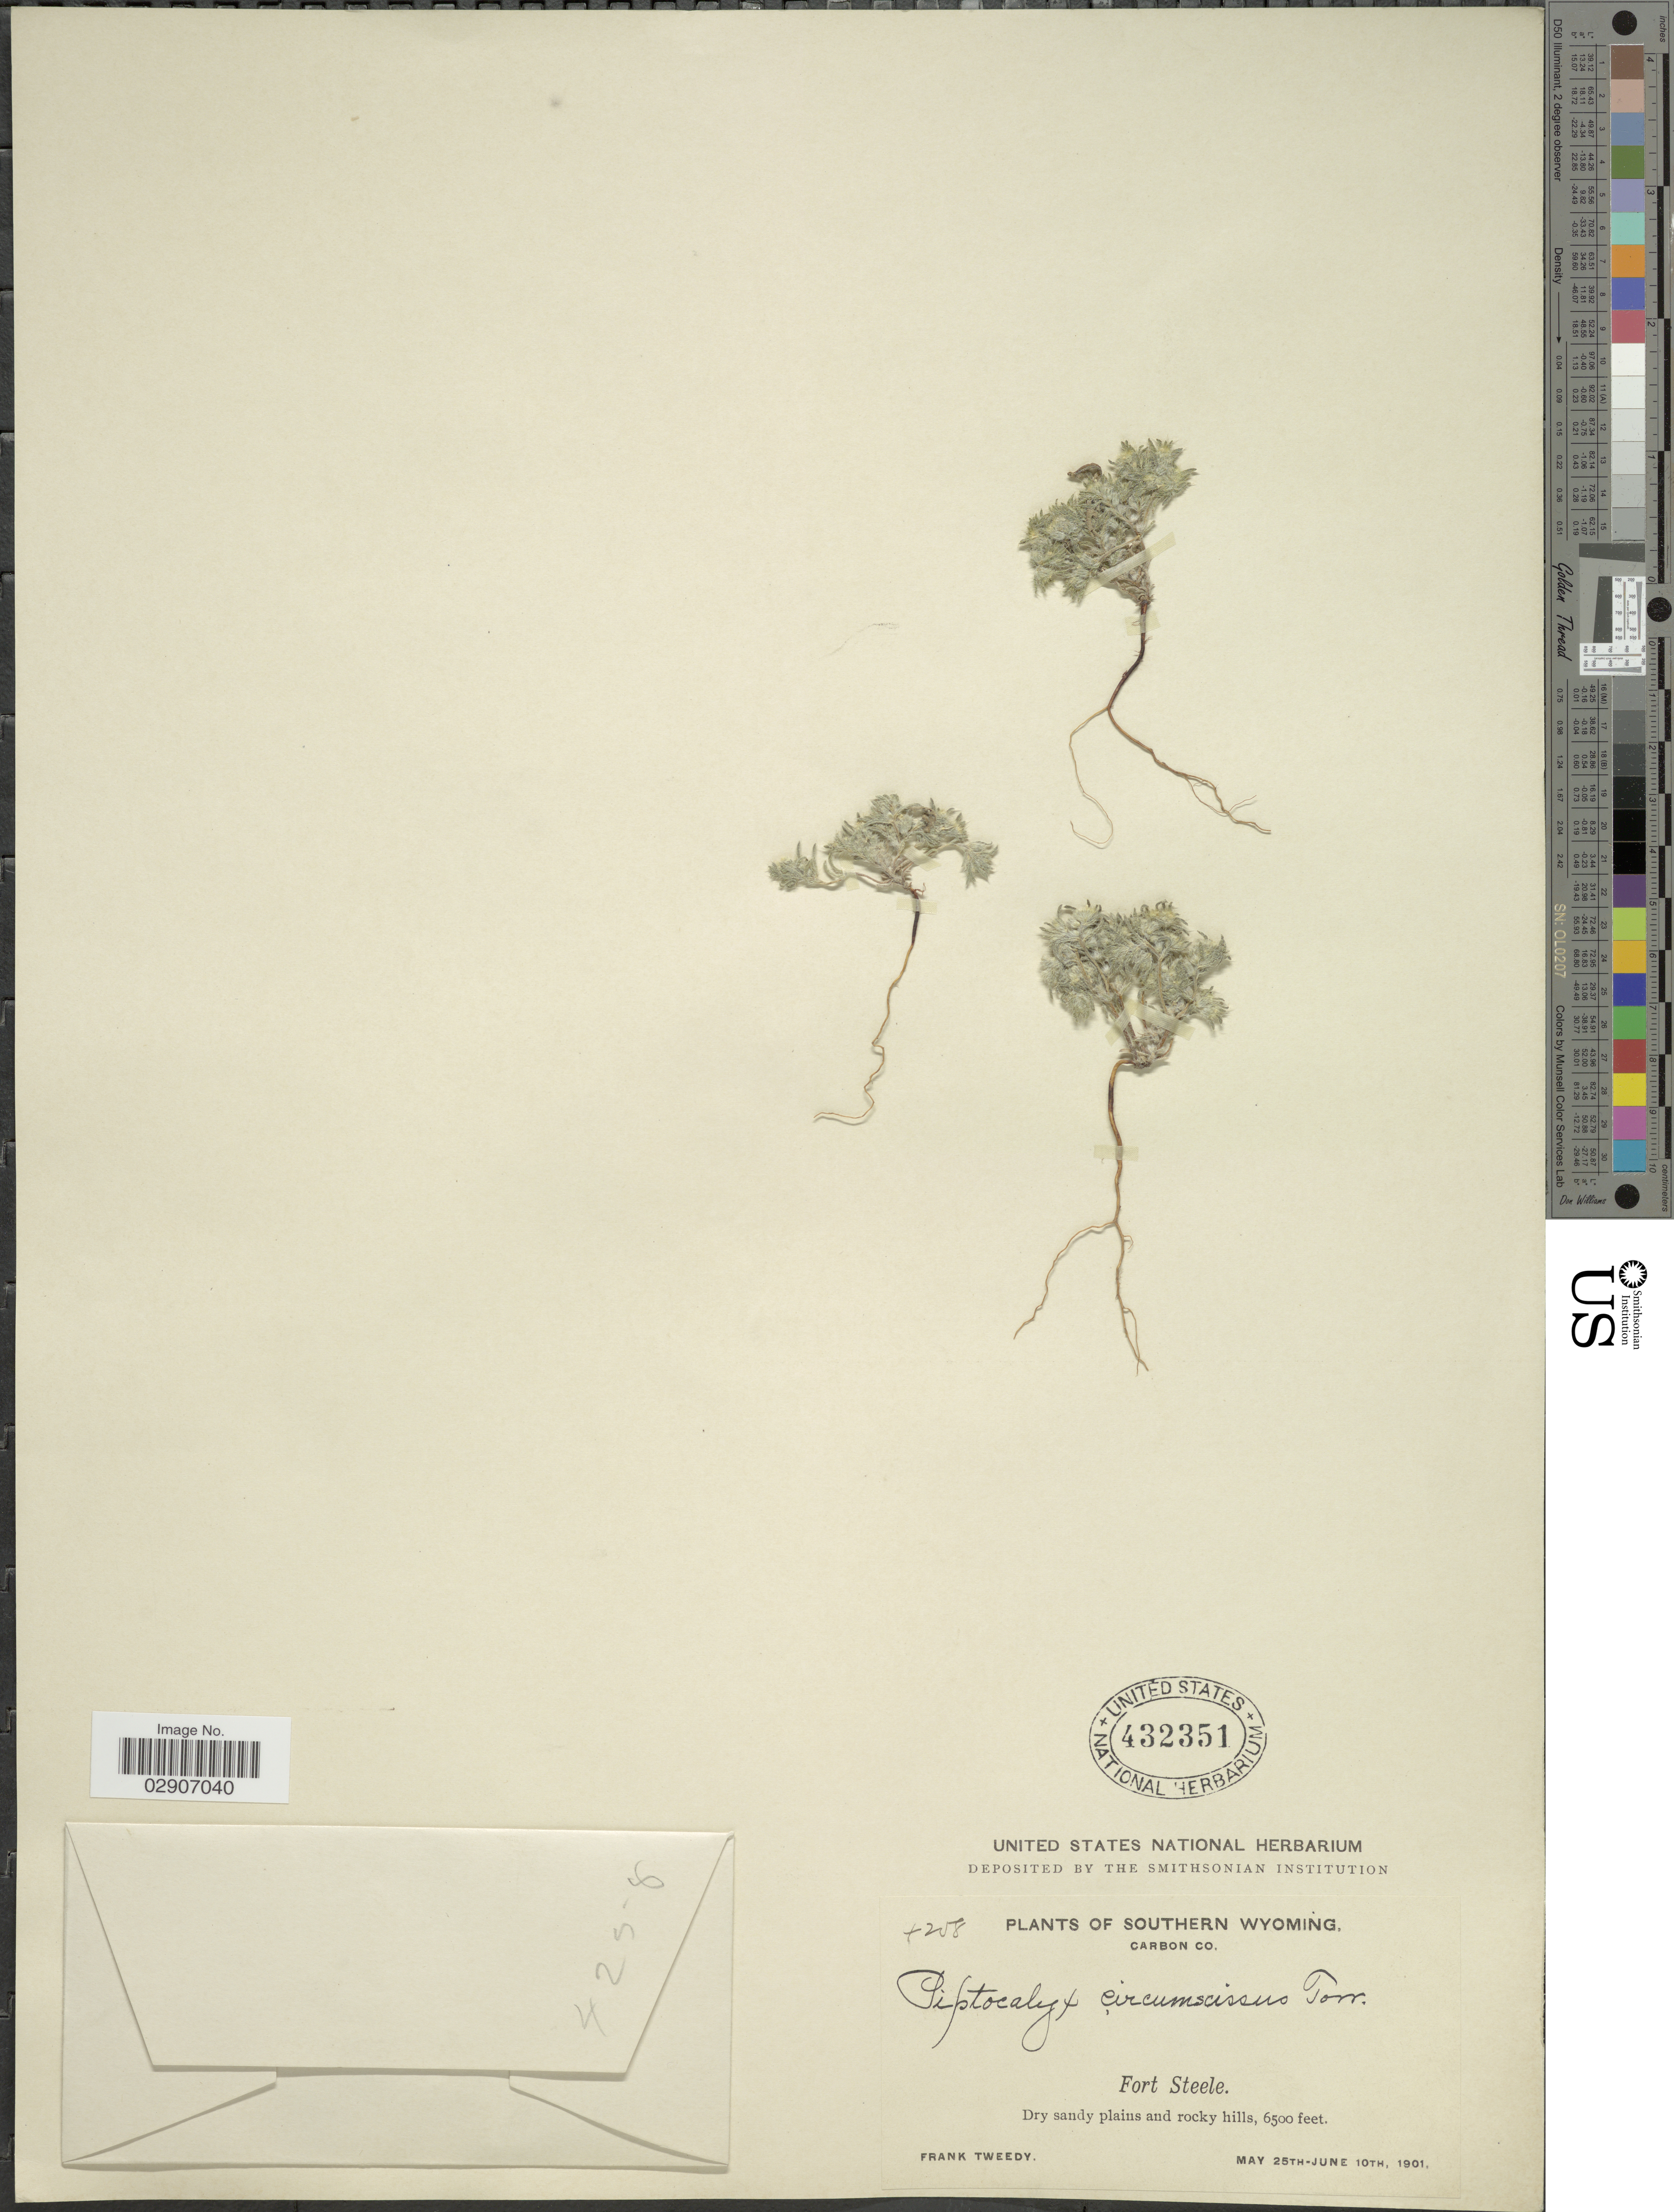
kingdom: Plantae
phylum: Tracheophyta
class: Magnoliopsida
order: Boraginales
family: Boraginaceae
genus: Cryptantha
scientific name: Cryptantha circumscissa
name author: (Hook. & Arn.) I.M. Johnst.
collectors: F. Tweedy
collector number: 4258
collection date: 1901-05-25/1901-06-10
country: United States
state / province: Wyoming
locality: Southern Wyoming. Carbon Co. Fort Steele. Dry sandy plains and rocky hills.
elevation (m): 1981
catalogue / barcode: US 432351